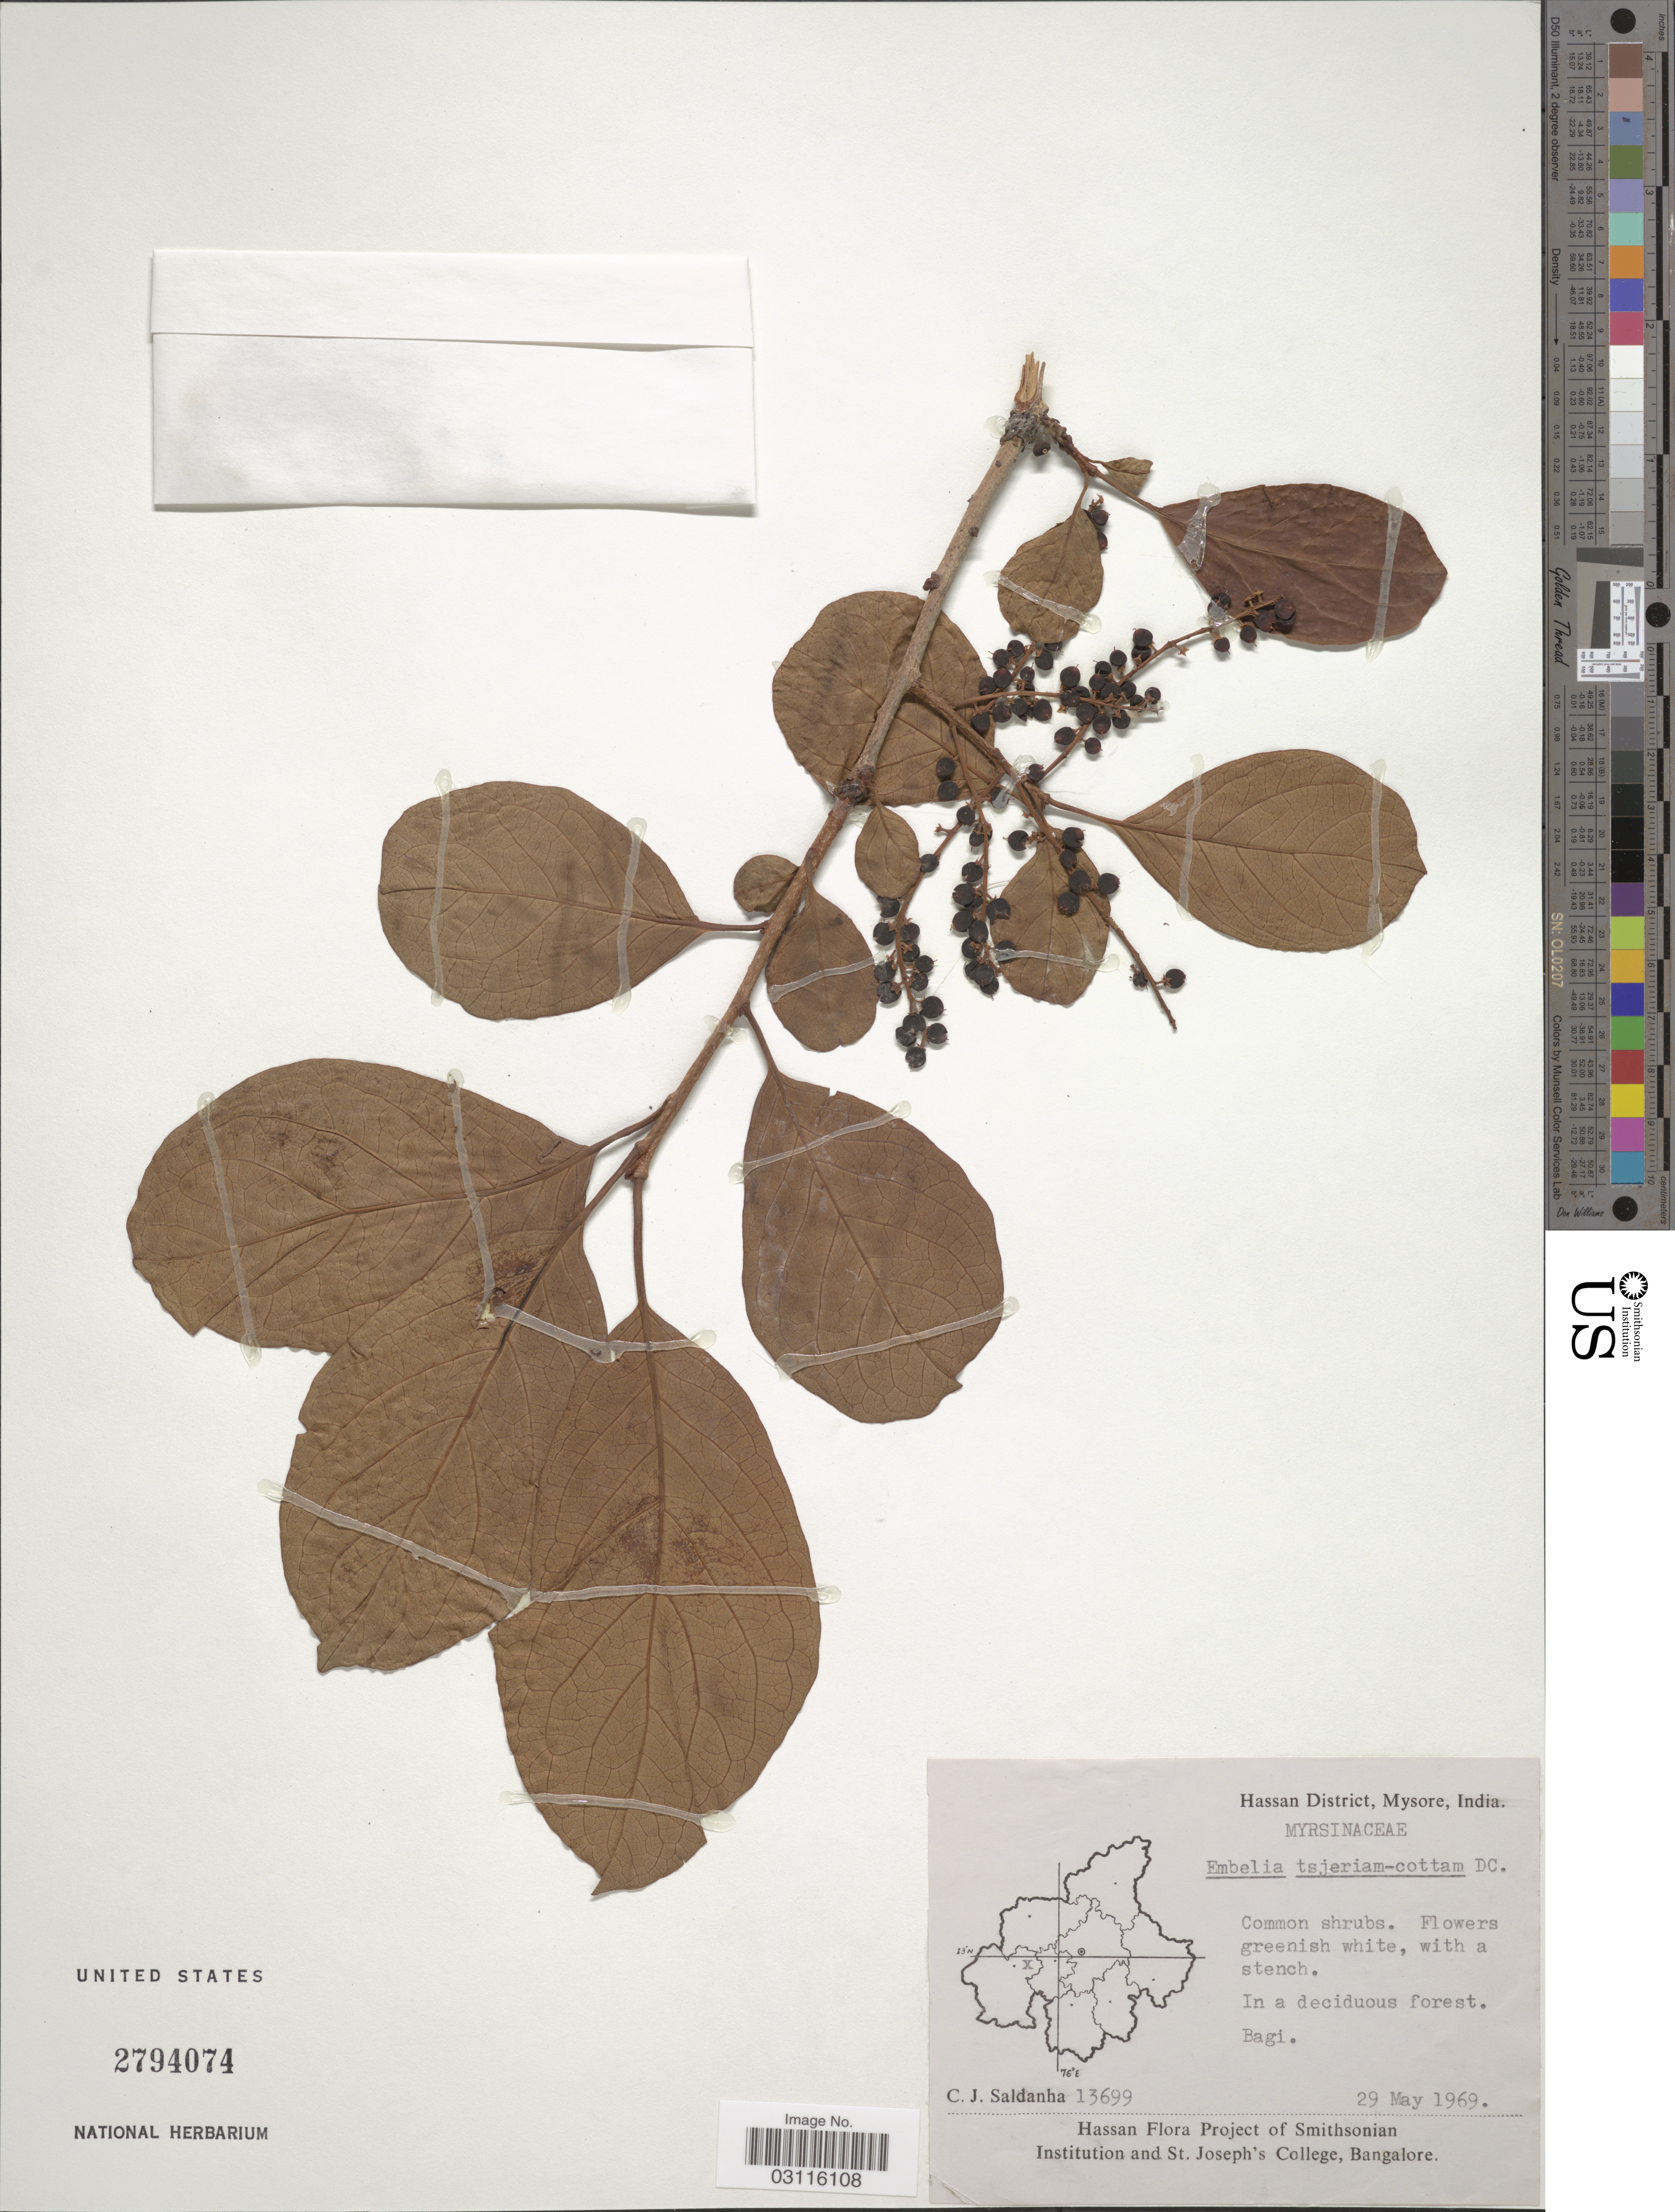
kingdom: Plantae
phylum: Tracheophyta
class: Magnoliopsida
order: Ericales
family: Primulaceae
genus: Embelia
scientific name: Embelia tsjeriam-cottam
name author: (Roem. & Schult.) A. DC.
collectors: C. J. Saldanha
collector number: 13699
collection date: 1969-05-29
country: India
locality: Hassan District, Mysore, Bagi.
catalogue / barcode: US 2794074